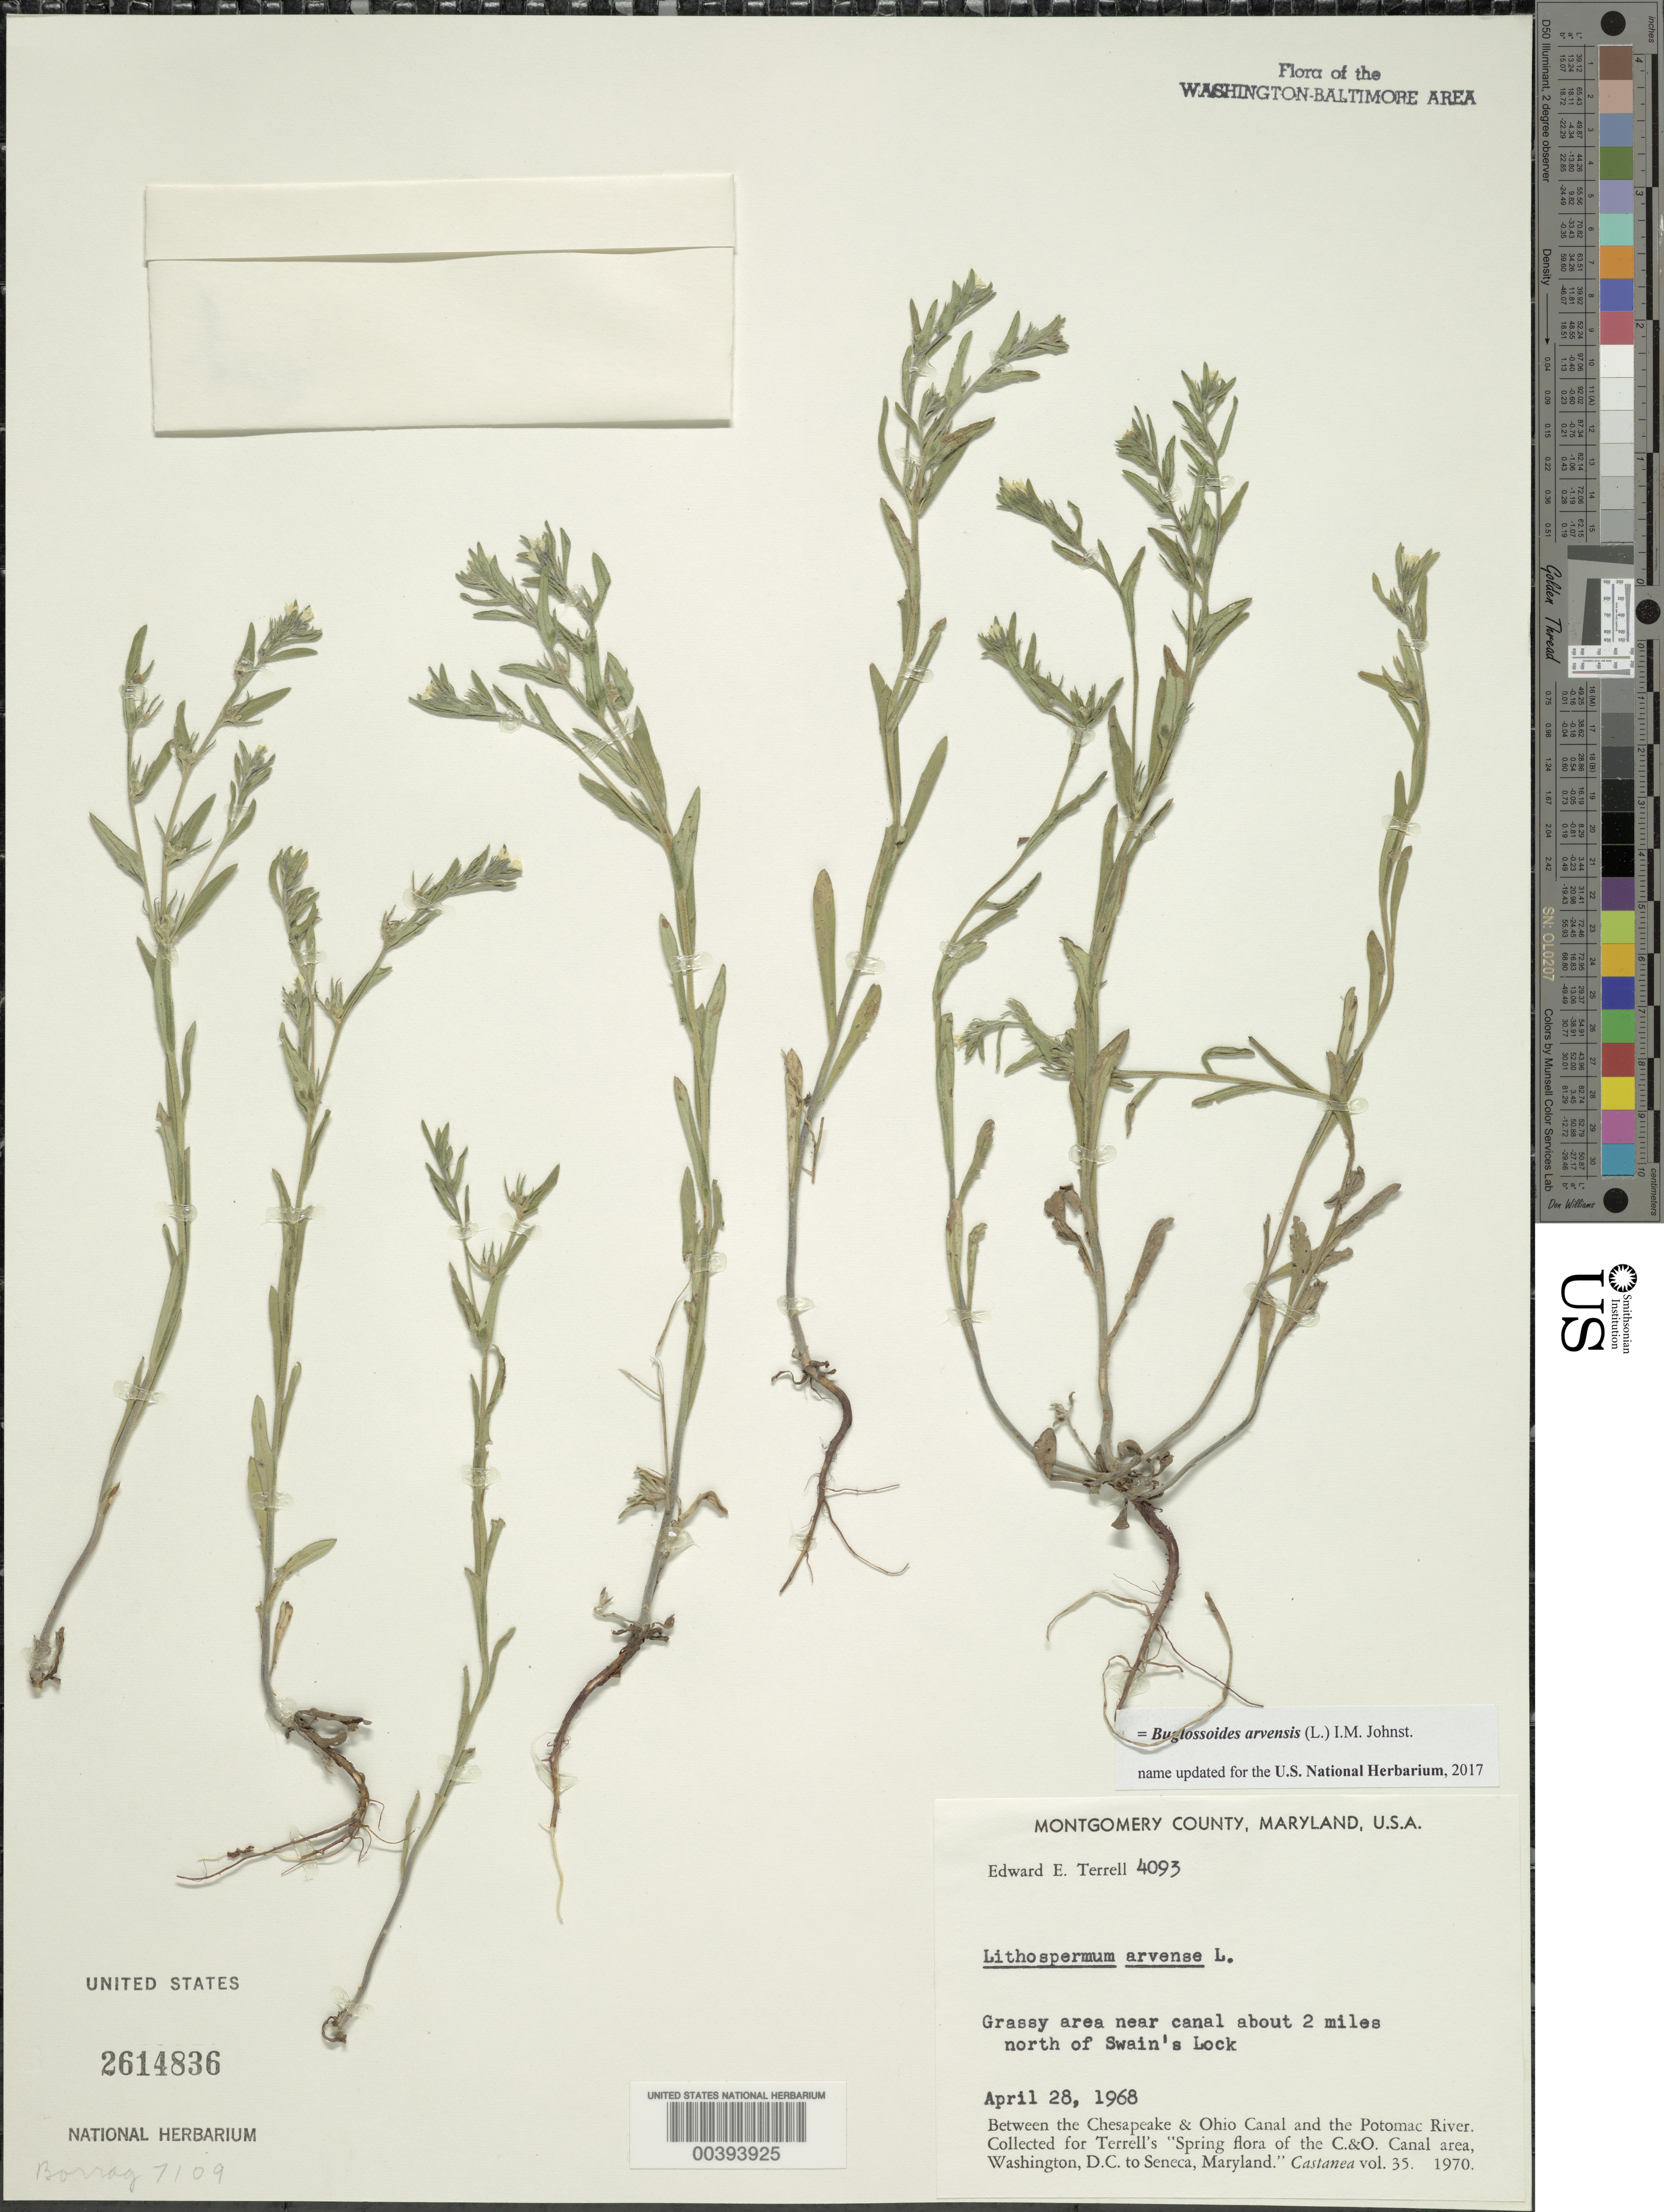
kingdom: Plantae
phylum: Tracheophyta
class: Magnoliopsida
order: Boraginales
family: Boraginaceae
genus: Buglossoides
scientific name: Buglossoides arvensis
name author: (L.) I.M. Johnst.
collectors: E. E. Terrell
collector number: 4093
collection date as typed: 28 Apr 1968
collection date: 1968-04-28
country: United States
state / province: Maryland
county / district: Montgomery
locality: North of Swains Lock, C. & O. Canal C. & O. Canal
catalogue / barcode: US 2614836